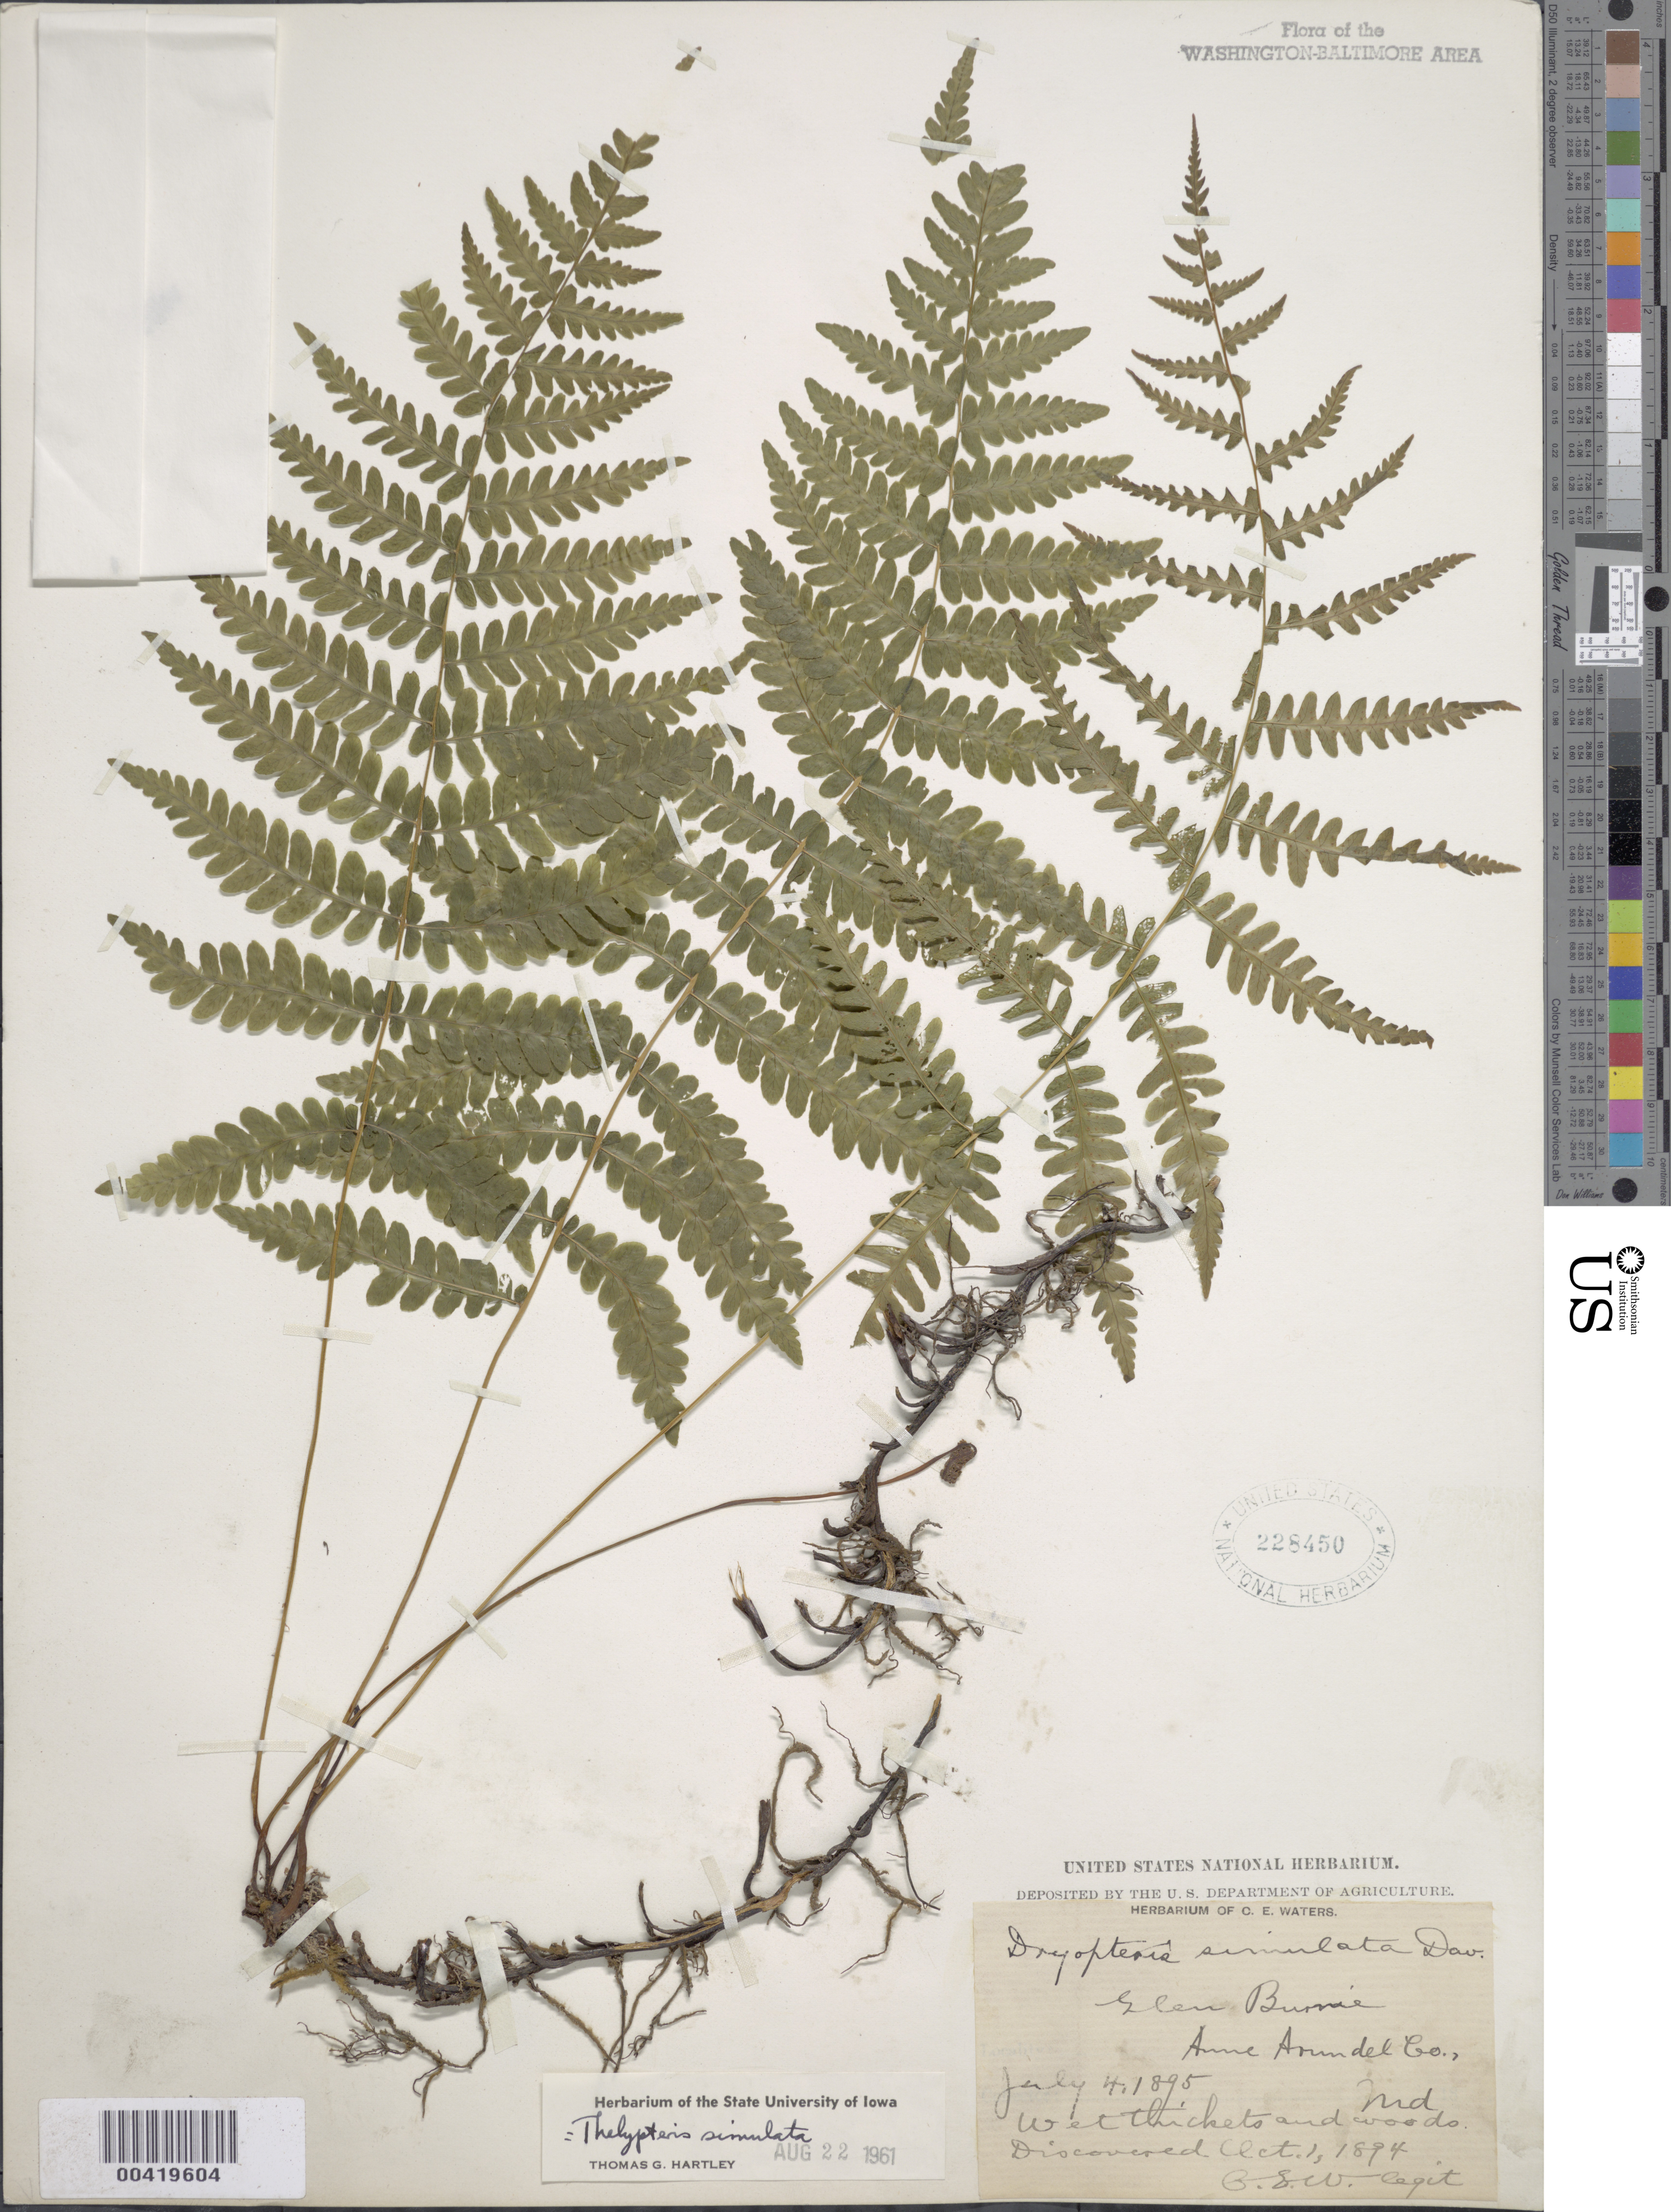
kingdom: Plantae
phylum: Tracheophyta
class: Polypodiopsida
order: Polypodiales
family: Thelypteridaceae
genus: Parathelypteris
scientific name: Parathelypteris simulata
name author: (Davenp.) Holttum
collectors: C. Waters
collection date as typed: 04 Jul 1895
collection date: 1895-07-04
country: United States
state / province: Maryland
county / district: Anne Arundel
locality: Glen Burnie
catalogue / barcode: US 228450